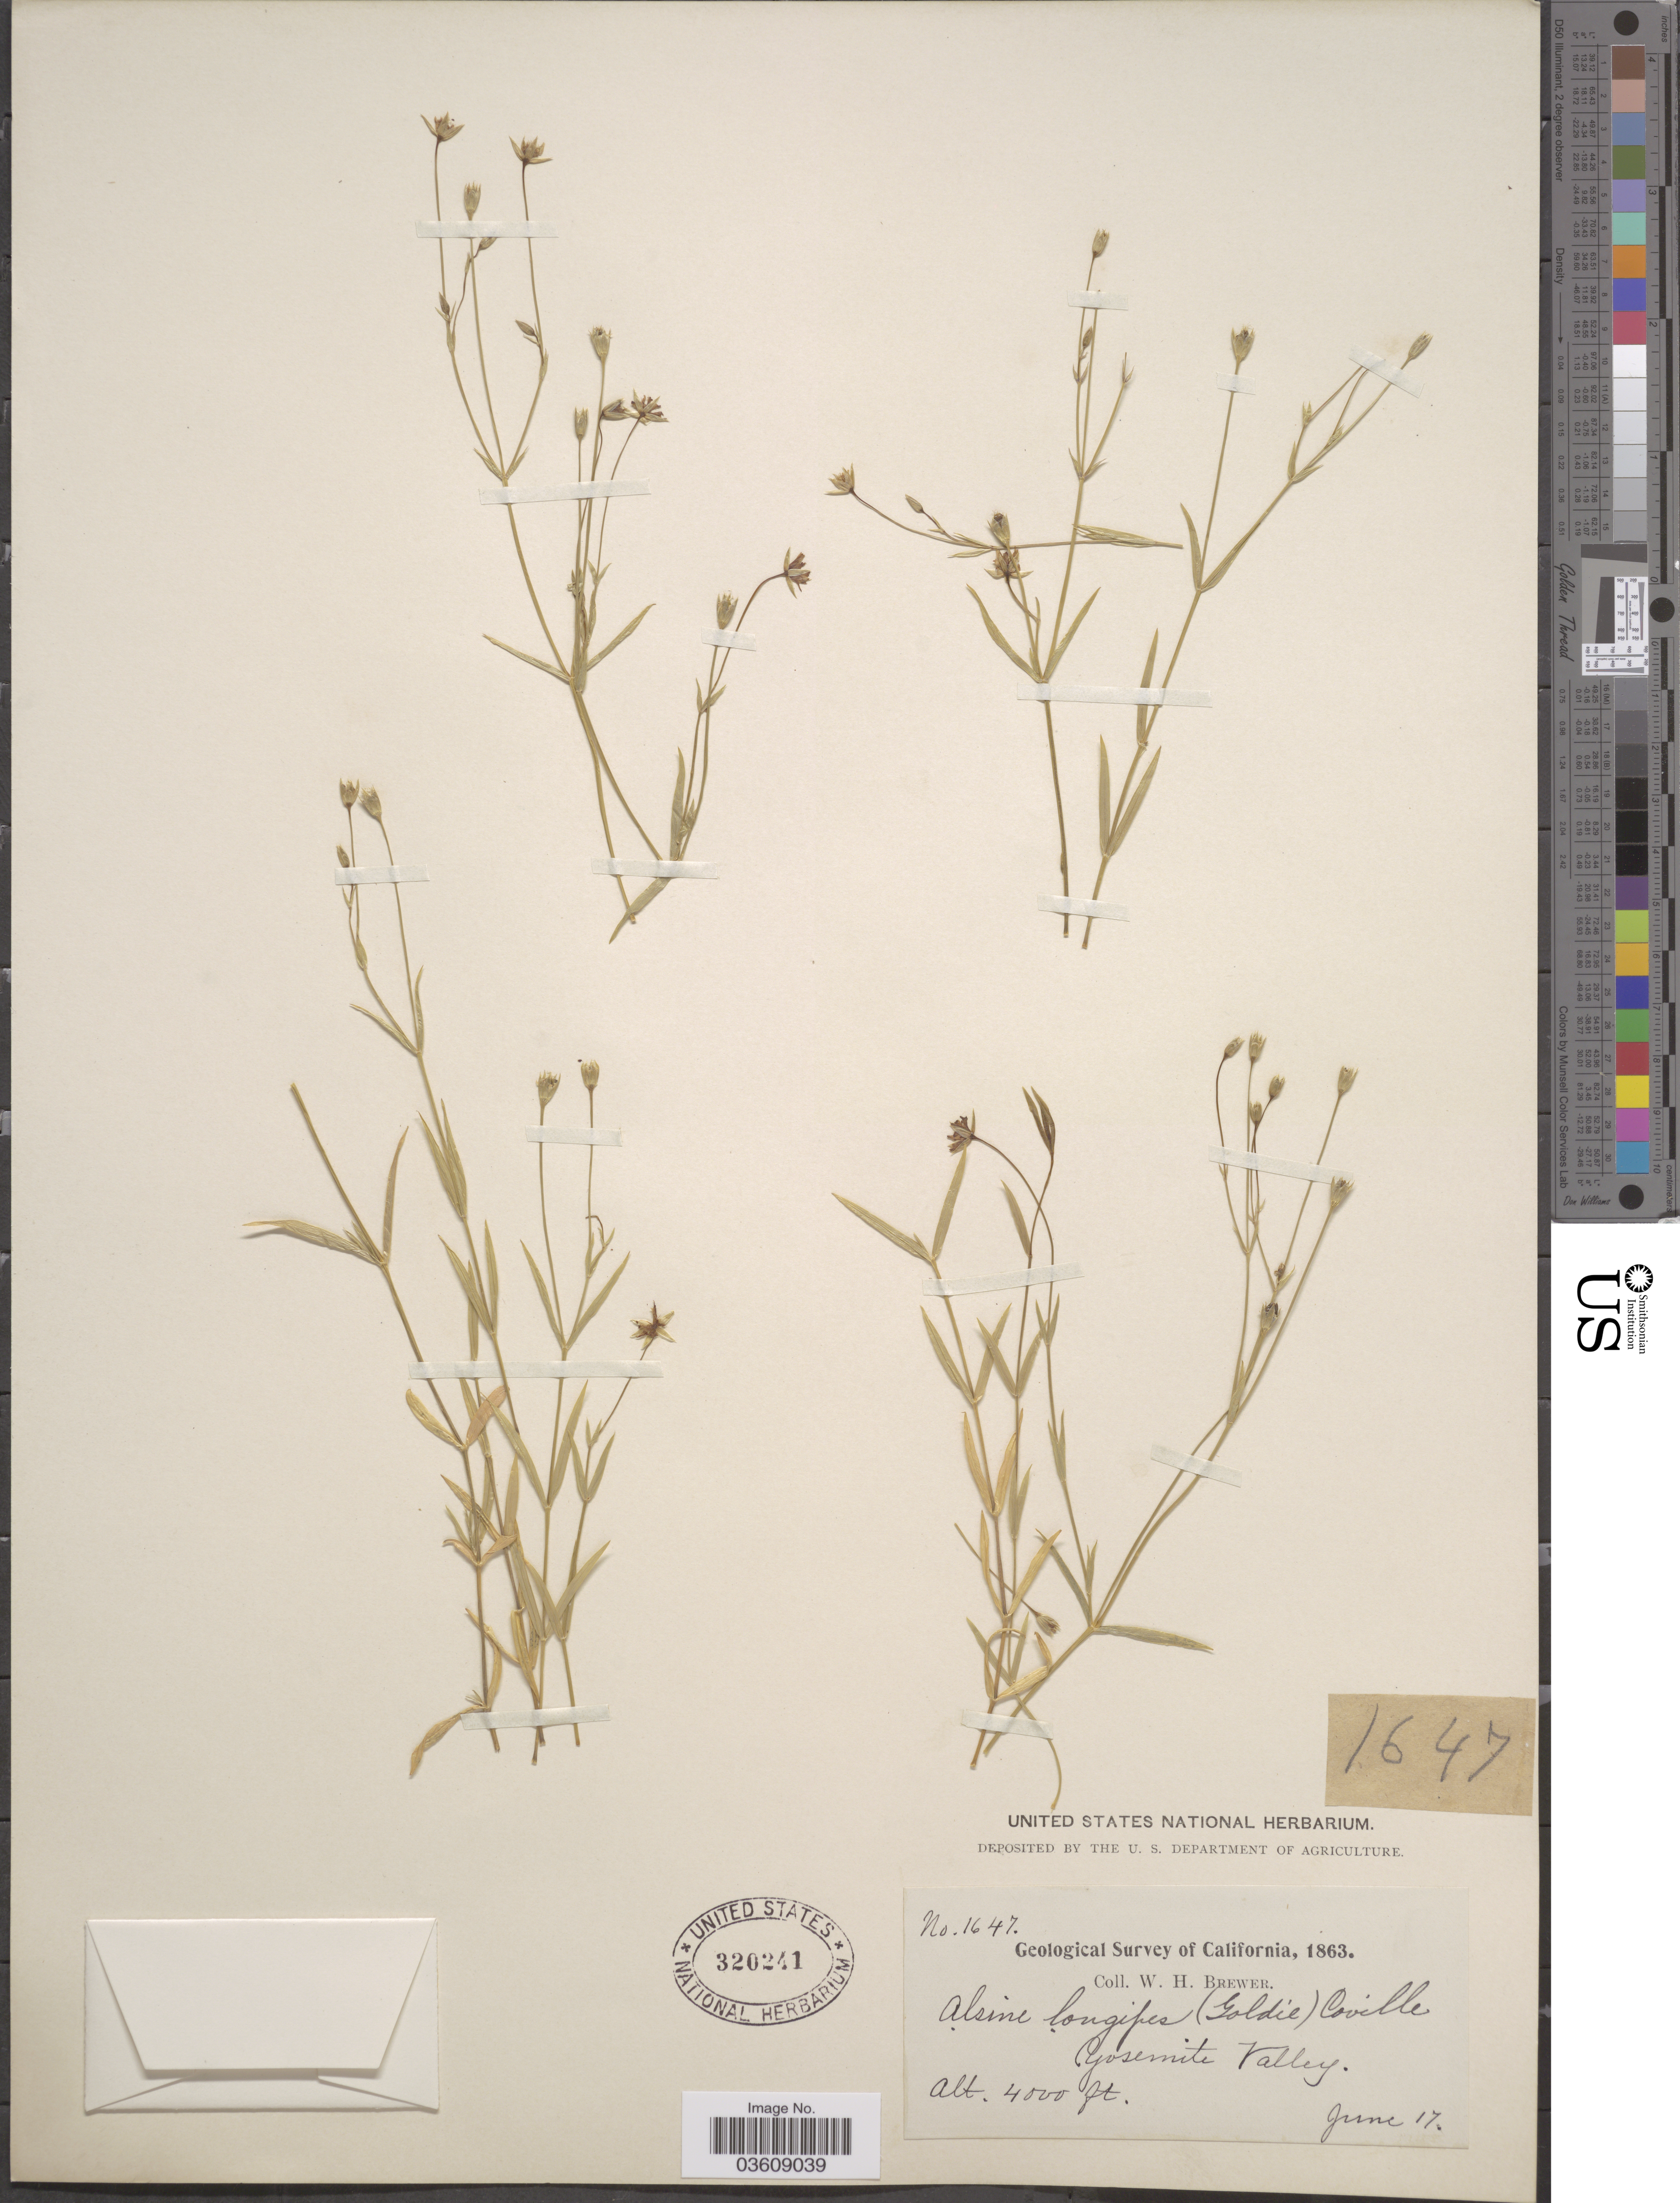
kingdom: Plantae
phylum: Tracheophyta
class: Magnoliopsida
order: Caryophyllales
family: Caryophyllaceae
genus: Stellaria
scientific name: Stellaria longipes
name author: Goldie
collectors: W. H. Brewer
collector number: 1647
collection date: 1863-06-17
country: United States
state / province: California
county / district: Mariposa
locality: Yosemite Valley.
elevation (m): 1219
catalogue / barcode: US 320241